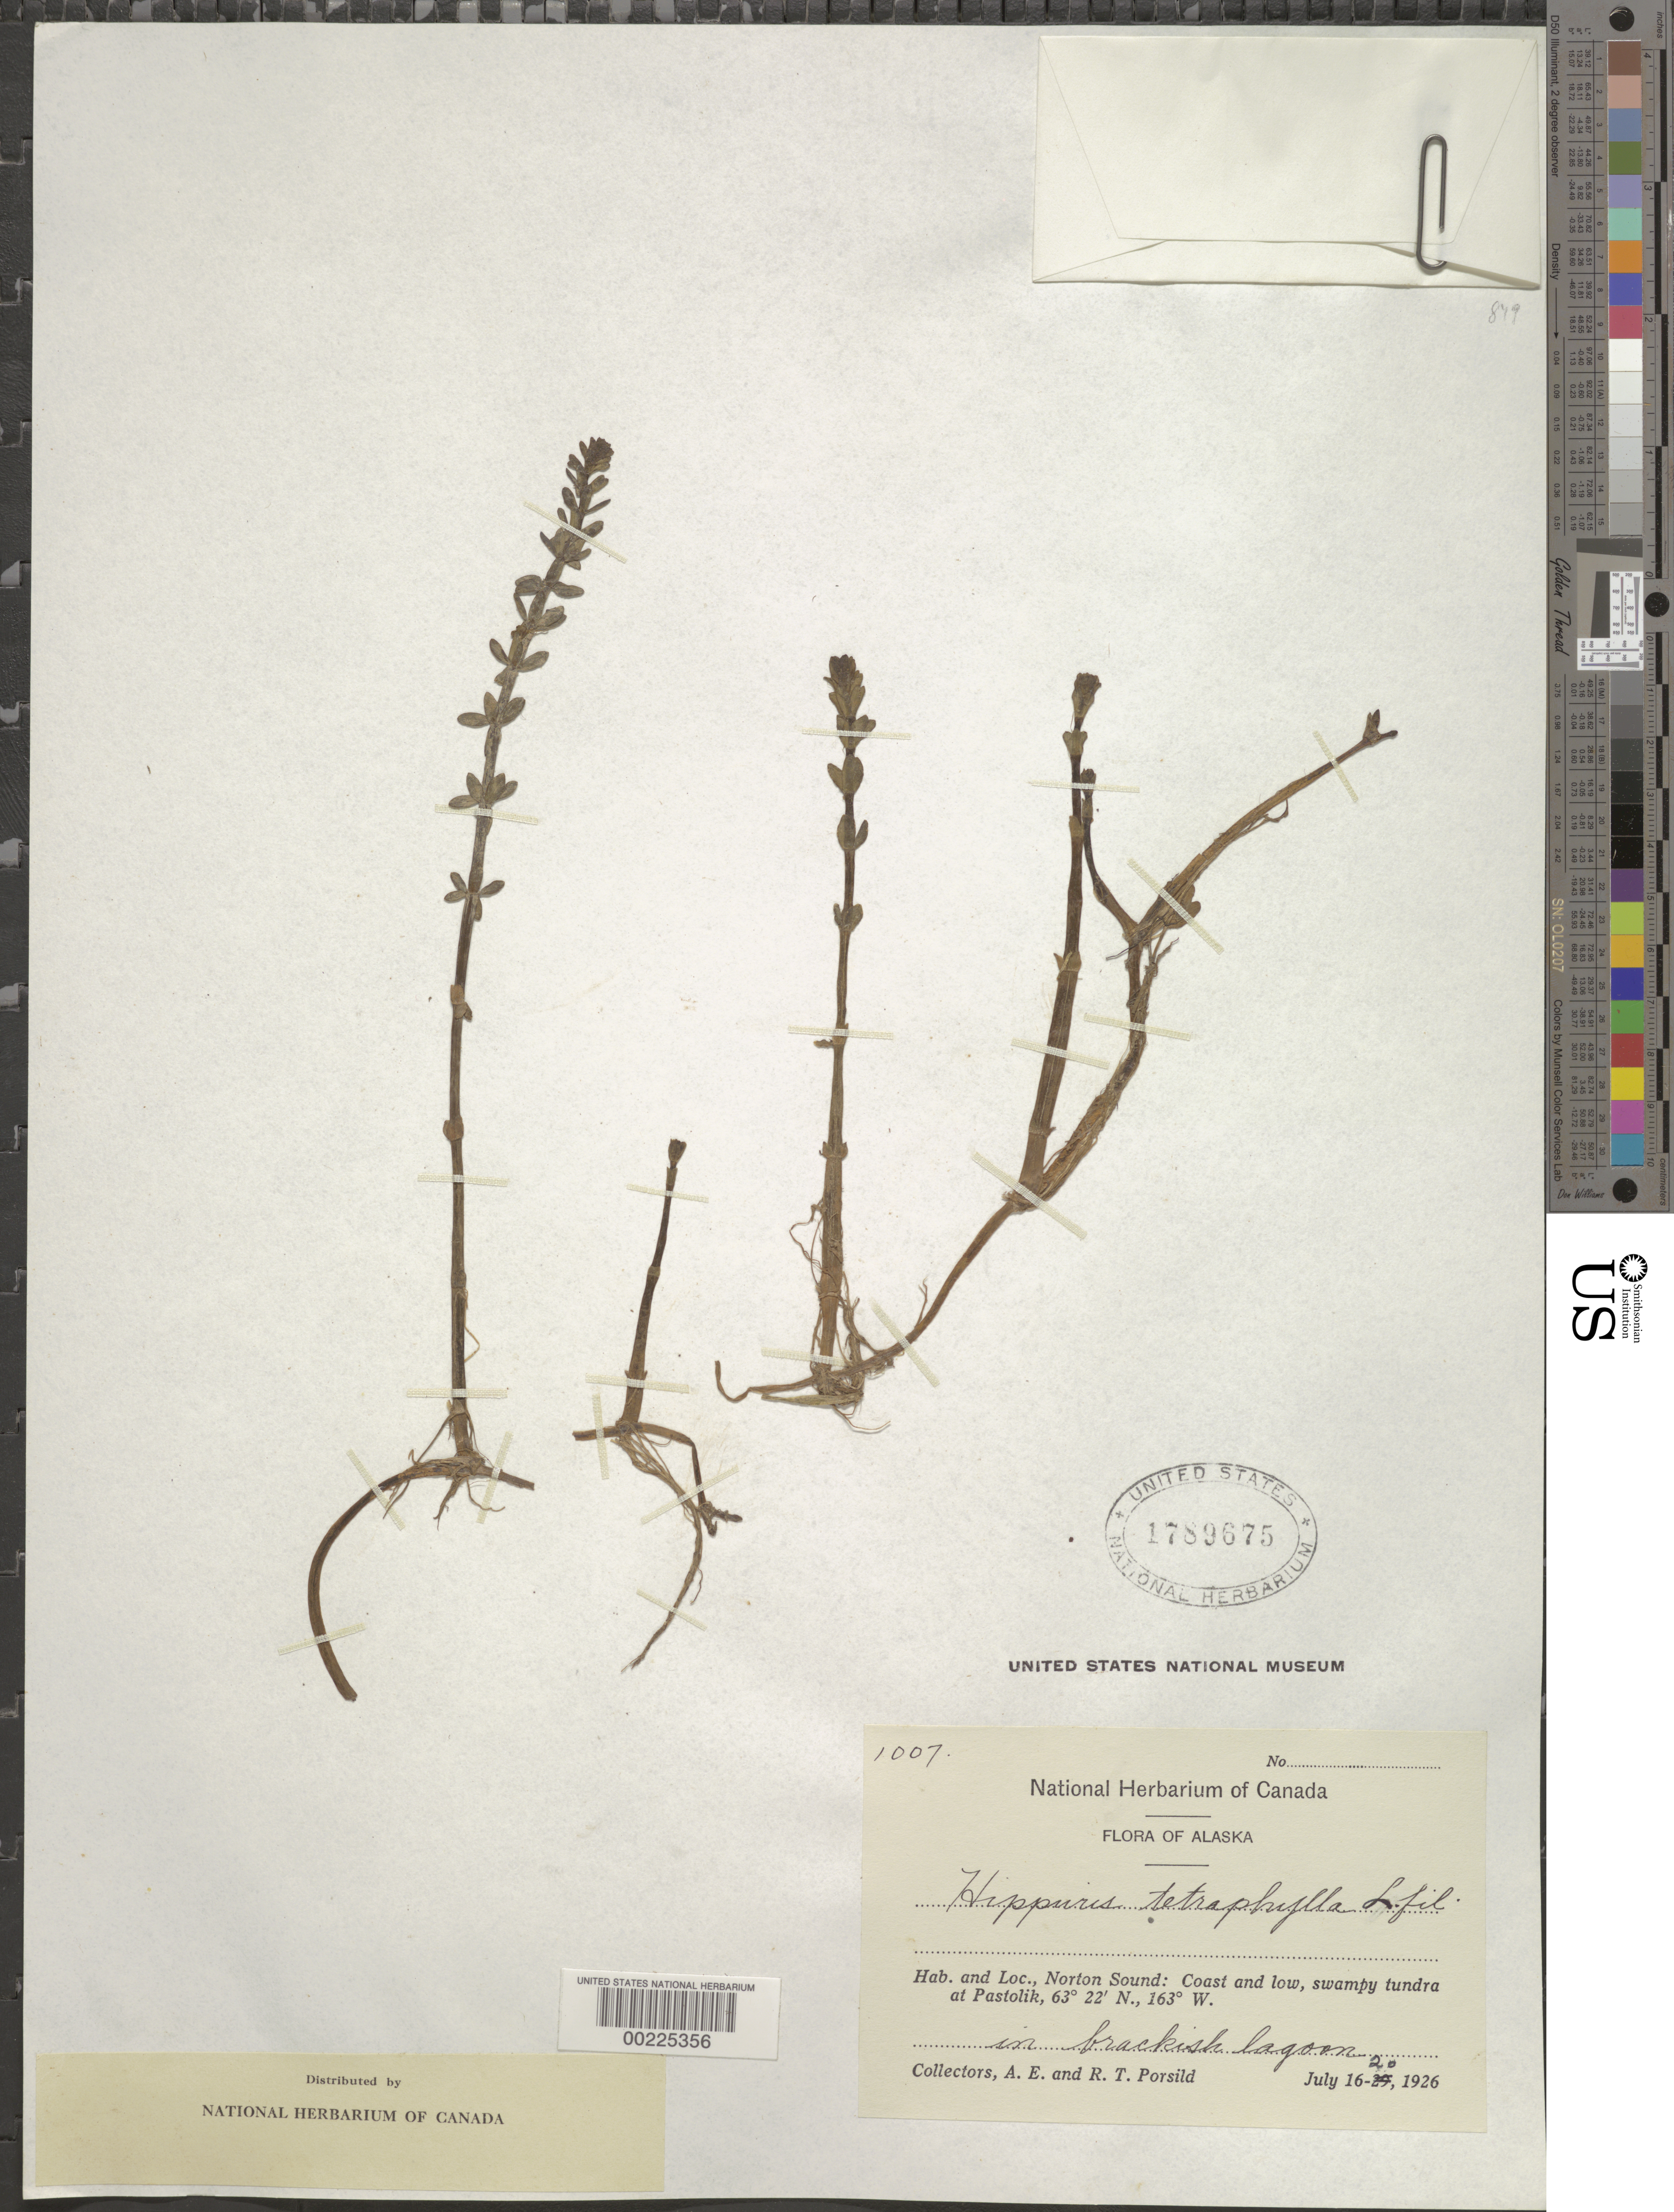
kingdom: Plantae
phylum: Tracheophyta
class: Magnoliopsida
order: Lamiales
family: Plantaginaceae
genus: Hippuris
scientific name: Hippuris tetraphylla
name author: L. f.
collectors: A. E. Porsild & R. T. Porsild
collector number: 1007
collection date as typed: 16 Jul 1926 to 20 Jul 1926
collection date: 1926-07-16/1926-07-20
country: United States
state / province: Alaska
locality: Norton sound: at pastolik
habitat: Coast and low, swampy tundra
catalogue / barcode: US 1789675